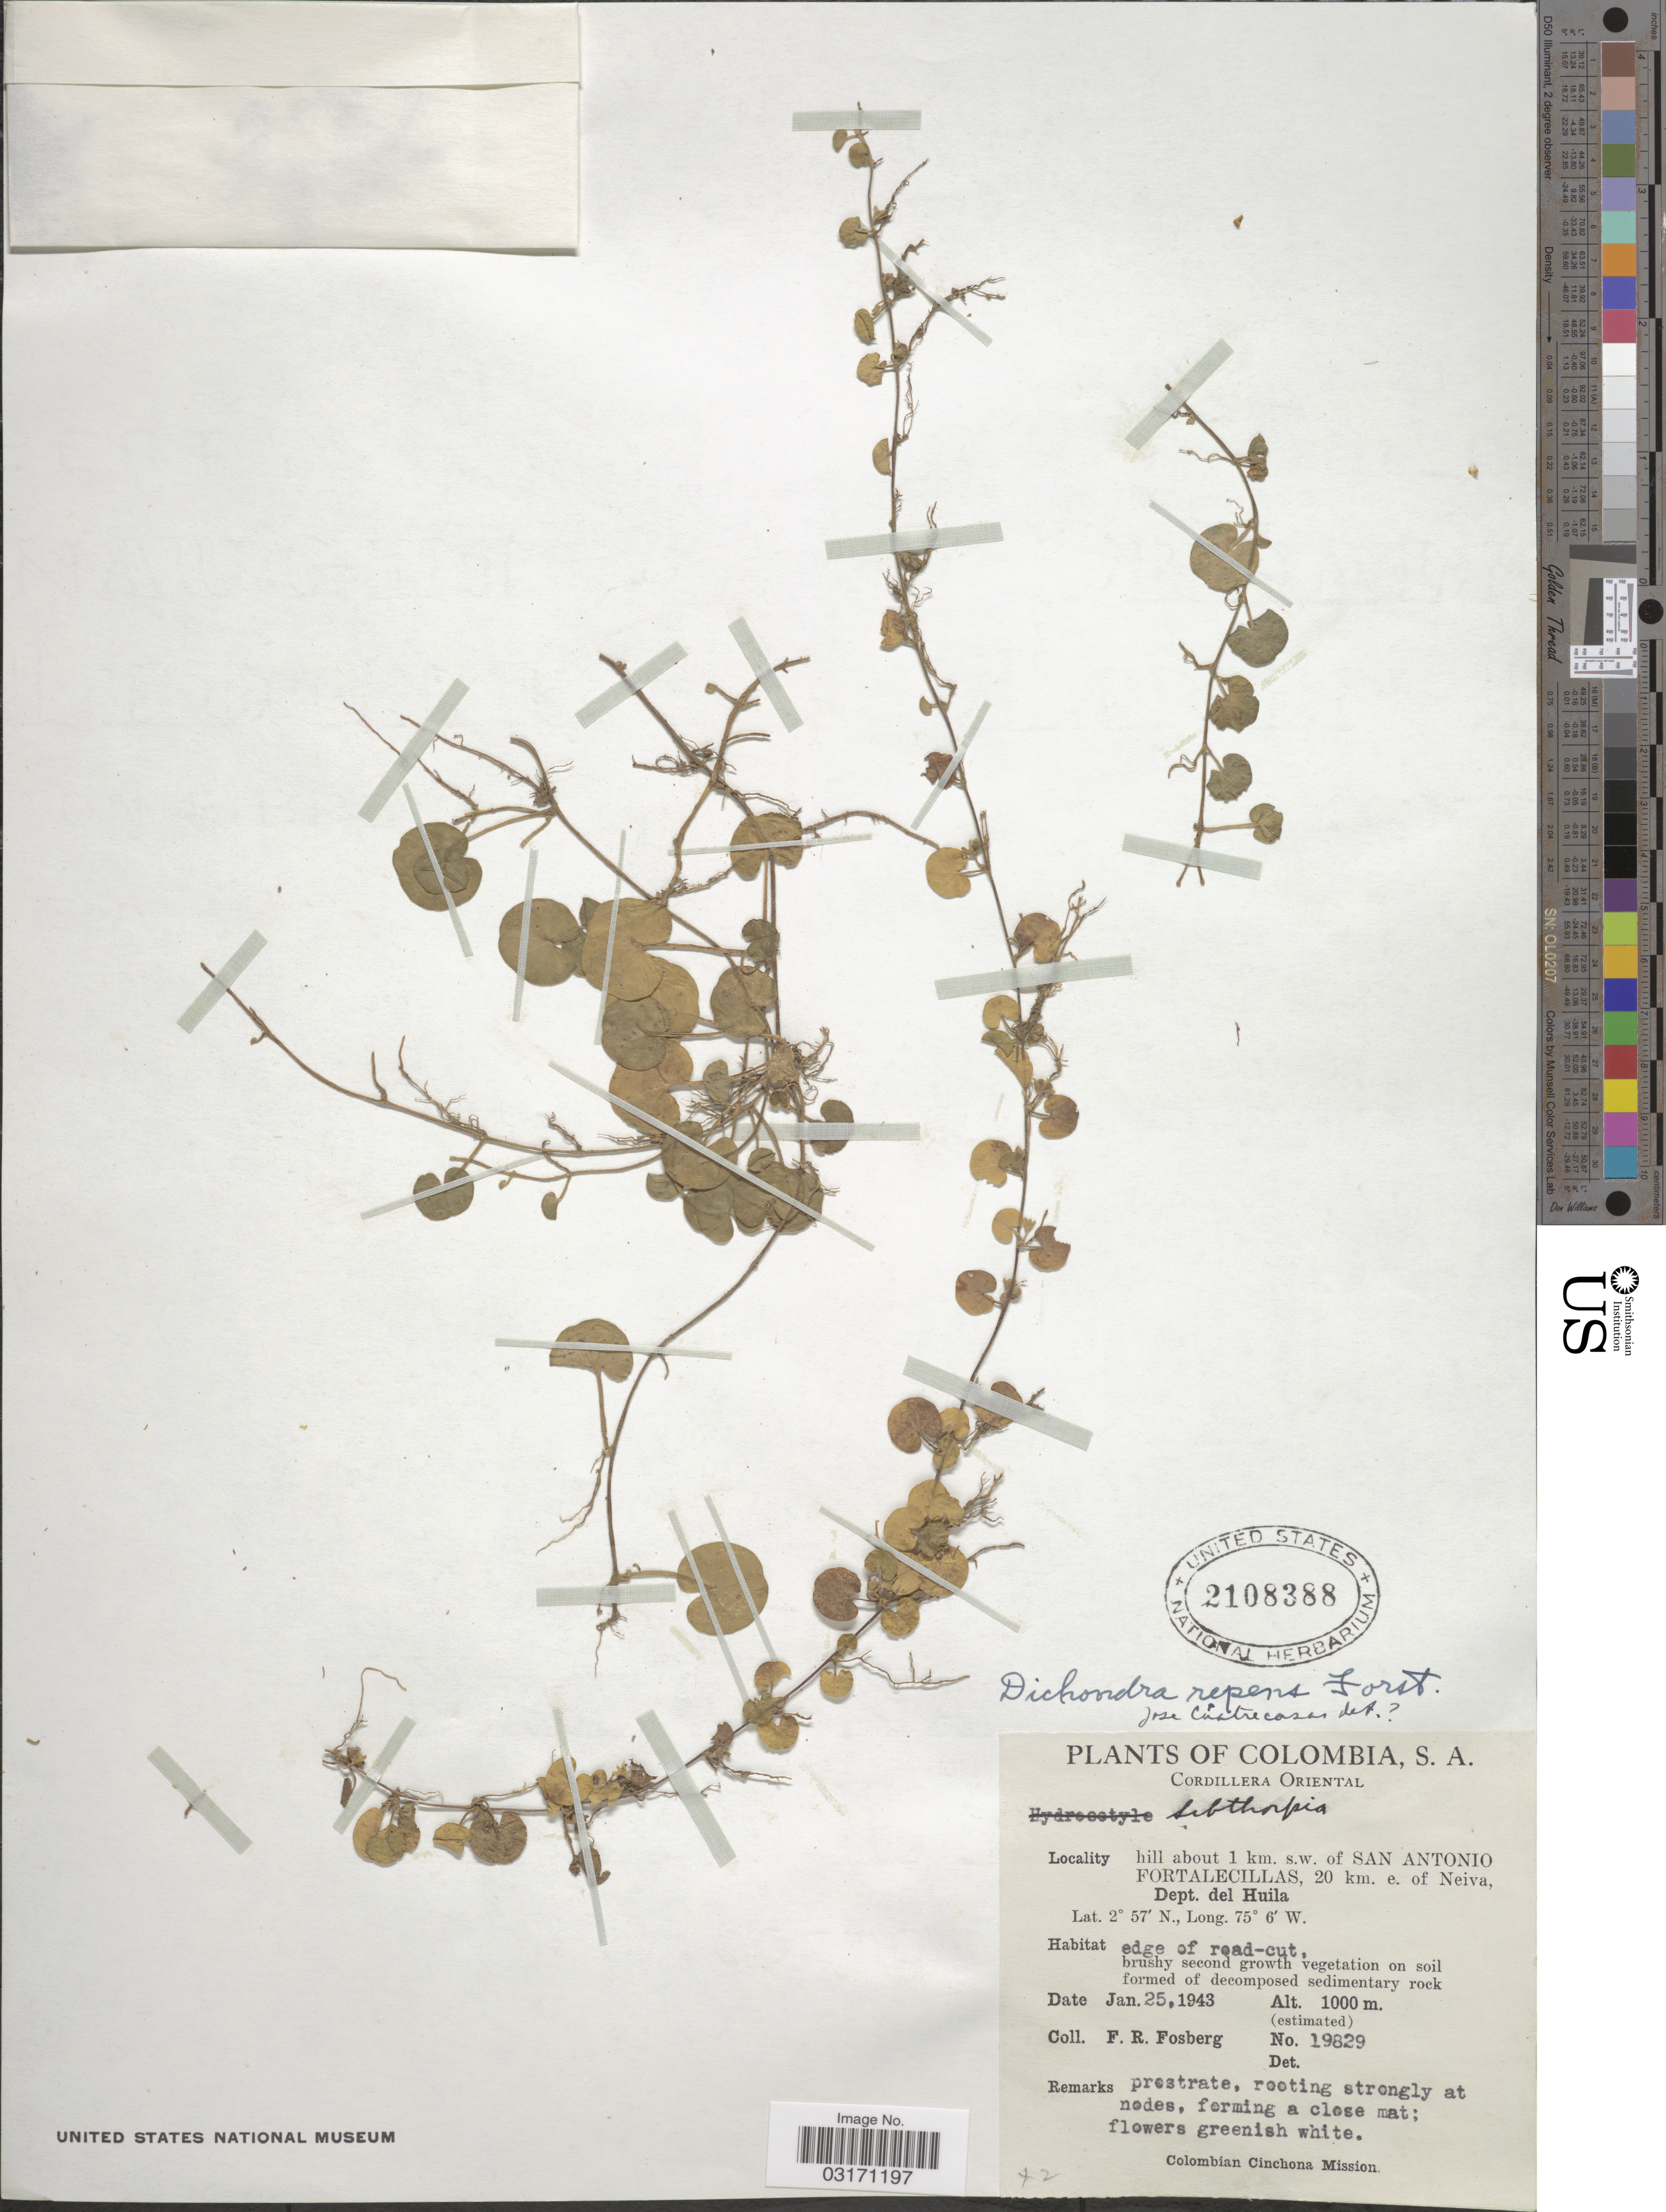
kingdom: Plantae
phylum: Tracheophyta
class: Magnoliopsida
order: Solanales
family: Convolvulaceae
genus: Dichondra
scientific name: Dichondra repens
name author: J.R. Forst. & G. Forst.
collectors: F. R. Fosberg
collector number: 19829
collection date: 1943-01-25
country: Colombia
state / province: Huila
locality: Cordillera Oriental, hill about 1 km. s.w. of San Antonio Fortalecillas, 20 km. e. of Neiva, Dept. del Huila.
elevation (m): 1000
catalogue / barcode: US 2108388